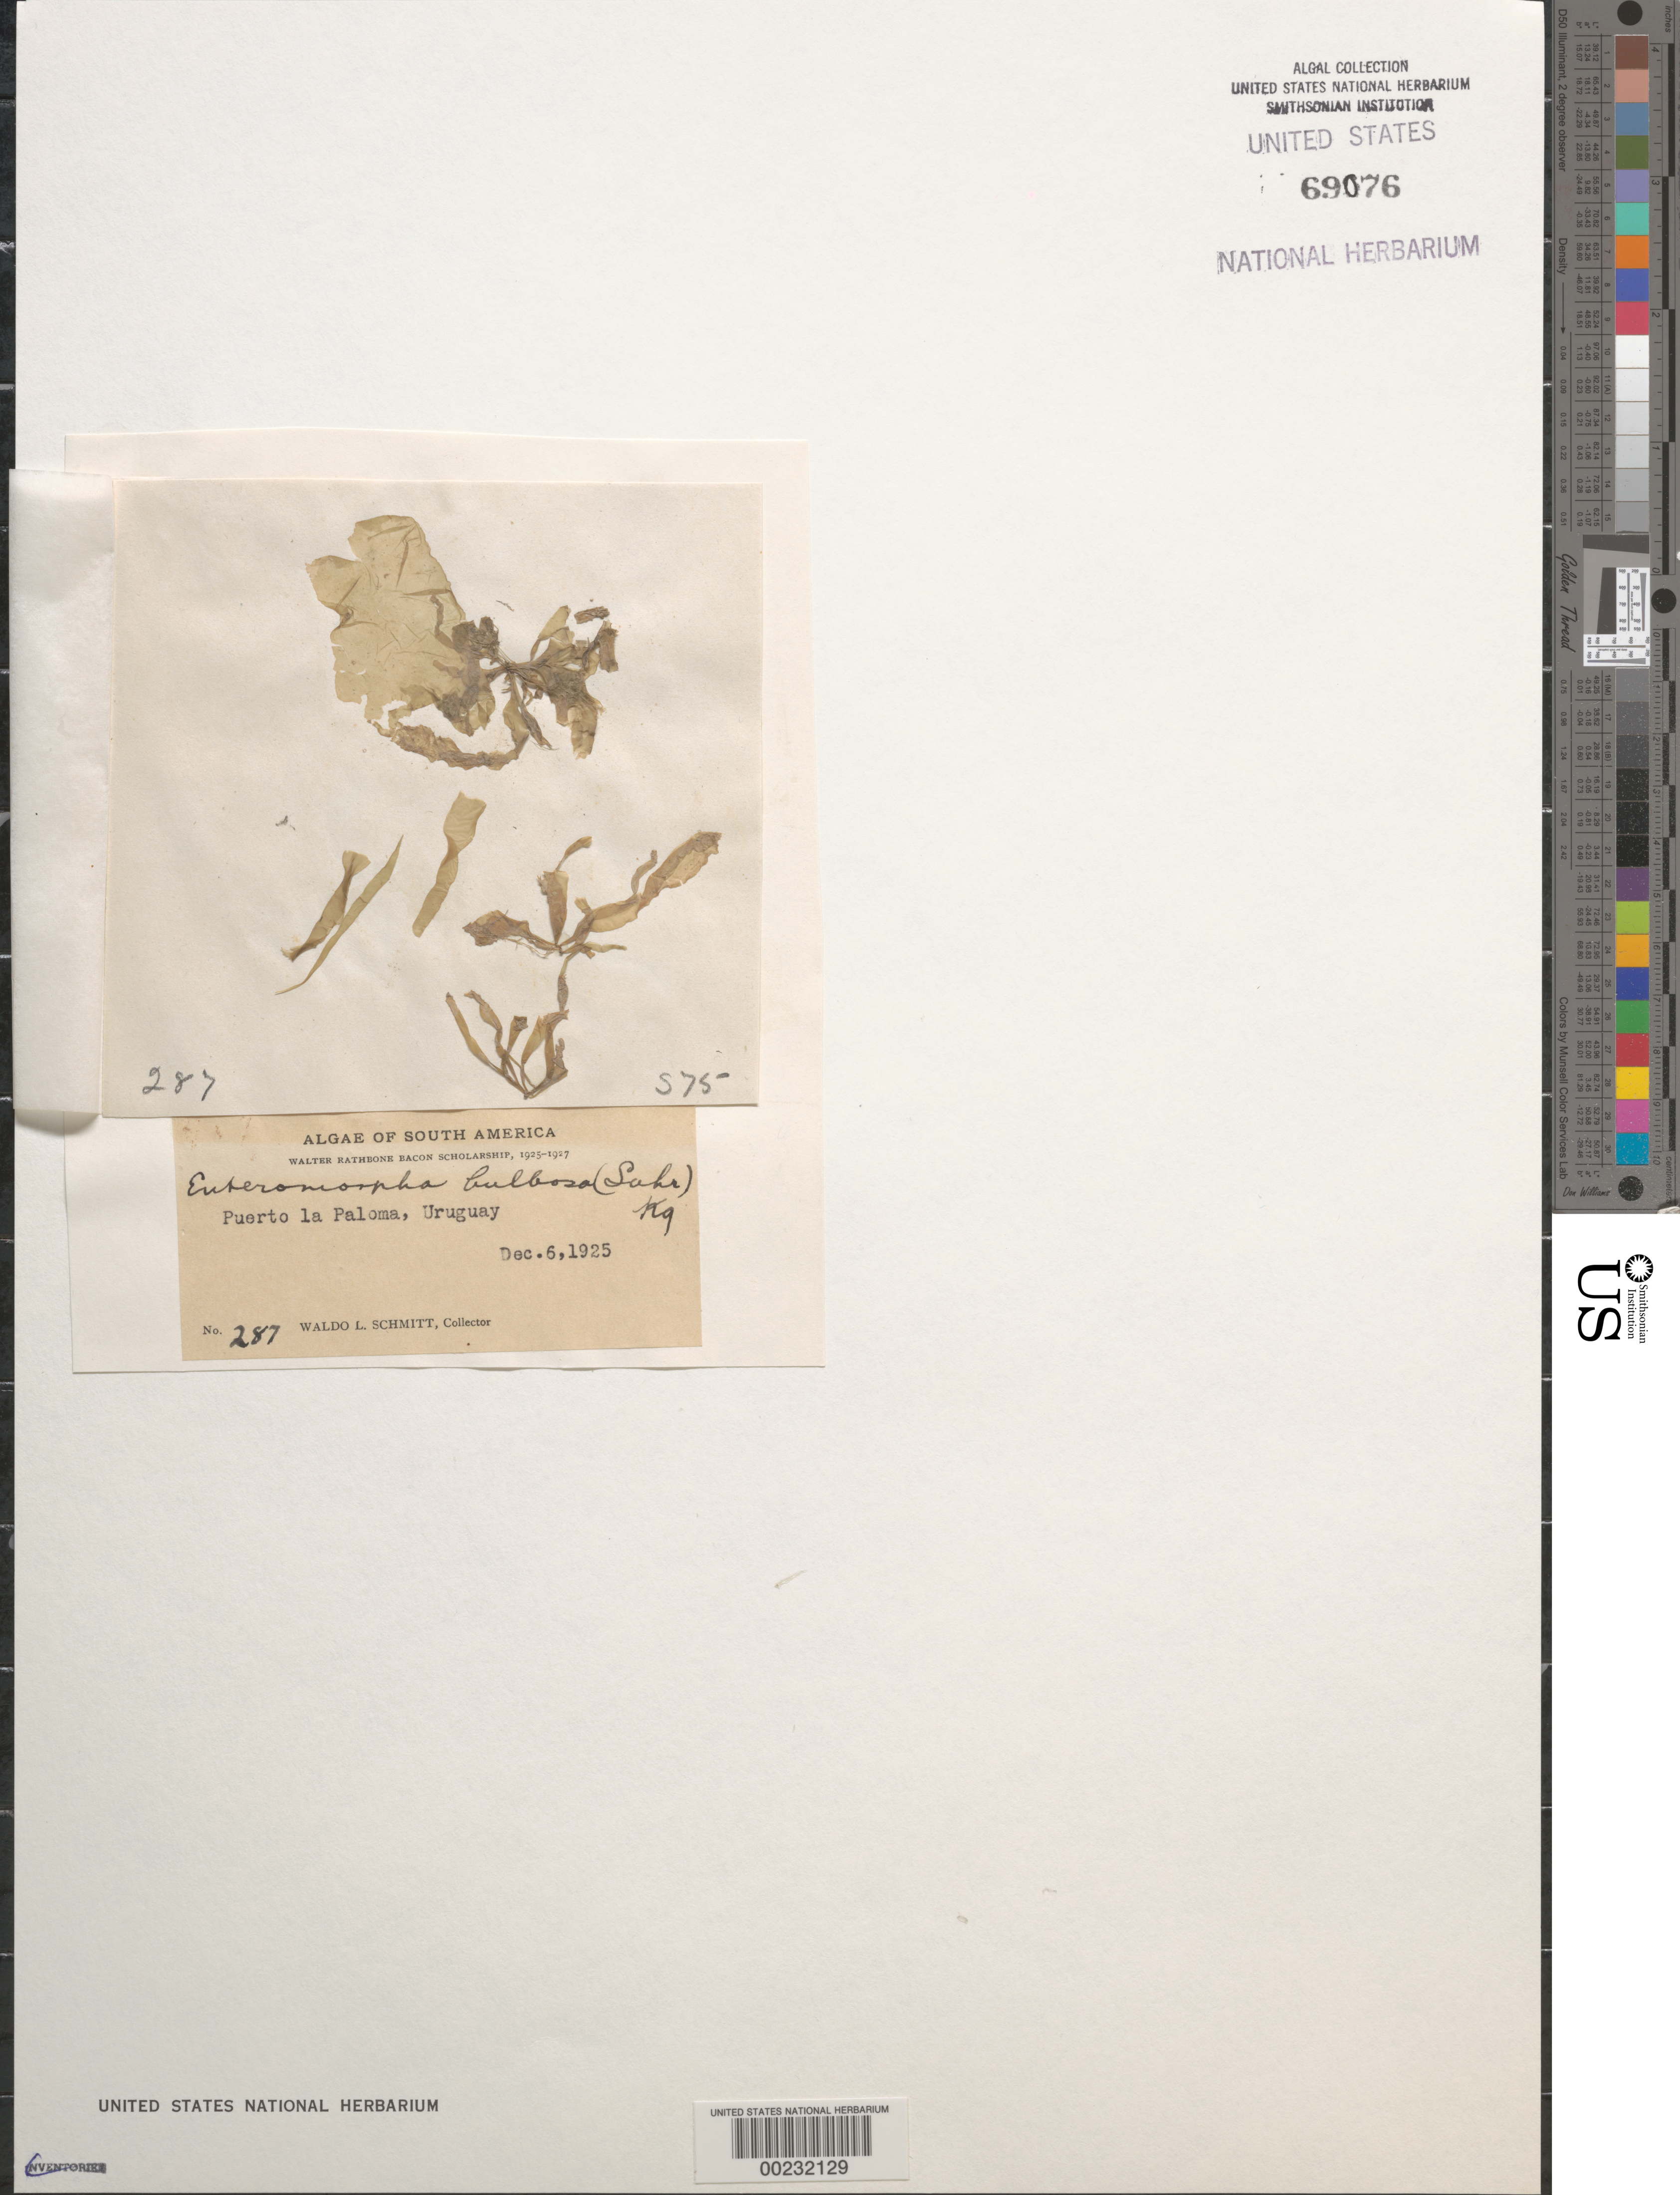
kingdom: Plantae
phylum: Chlorophyta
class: Ulvophyceae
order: Ulvales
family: Ulvaceae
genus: Ulva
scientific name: Ulva hookeriana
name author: (Kützing) H.S. Hayden et al.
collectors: W. L. Schmitt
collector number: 287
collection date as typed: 06 Dec 1926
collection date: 1926-12-06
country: Uruguay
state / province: Rocha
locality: Puerto la Paloma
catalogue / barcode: US 69076